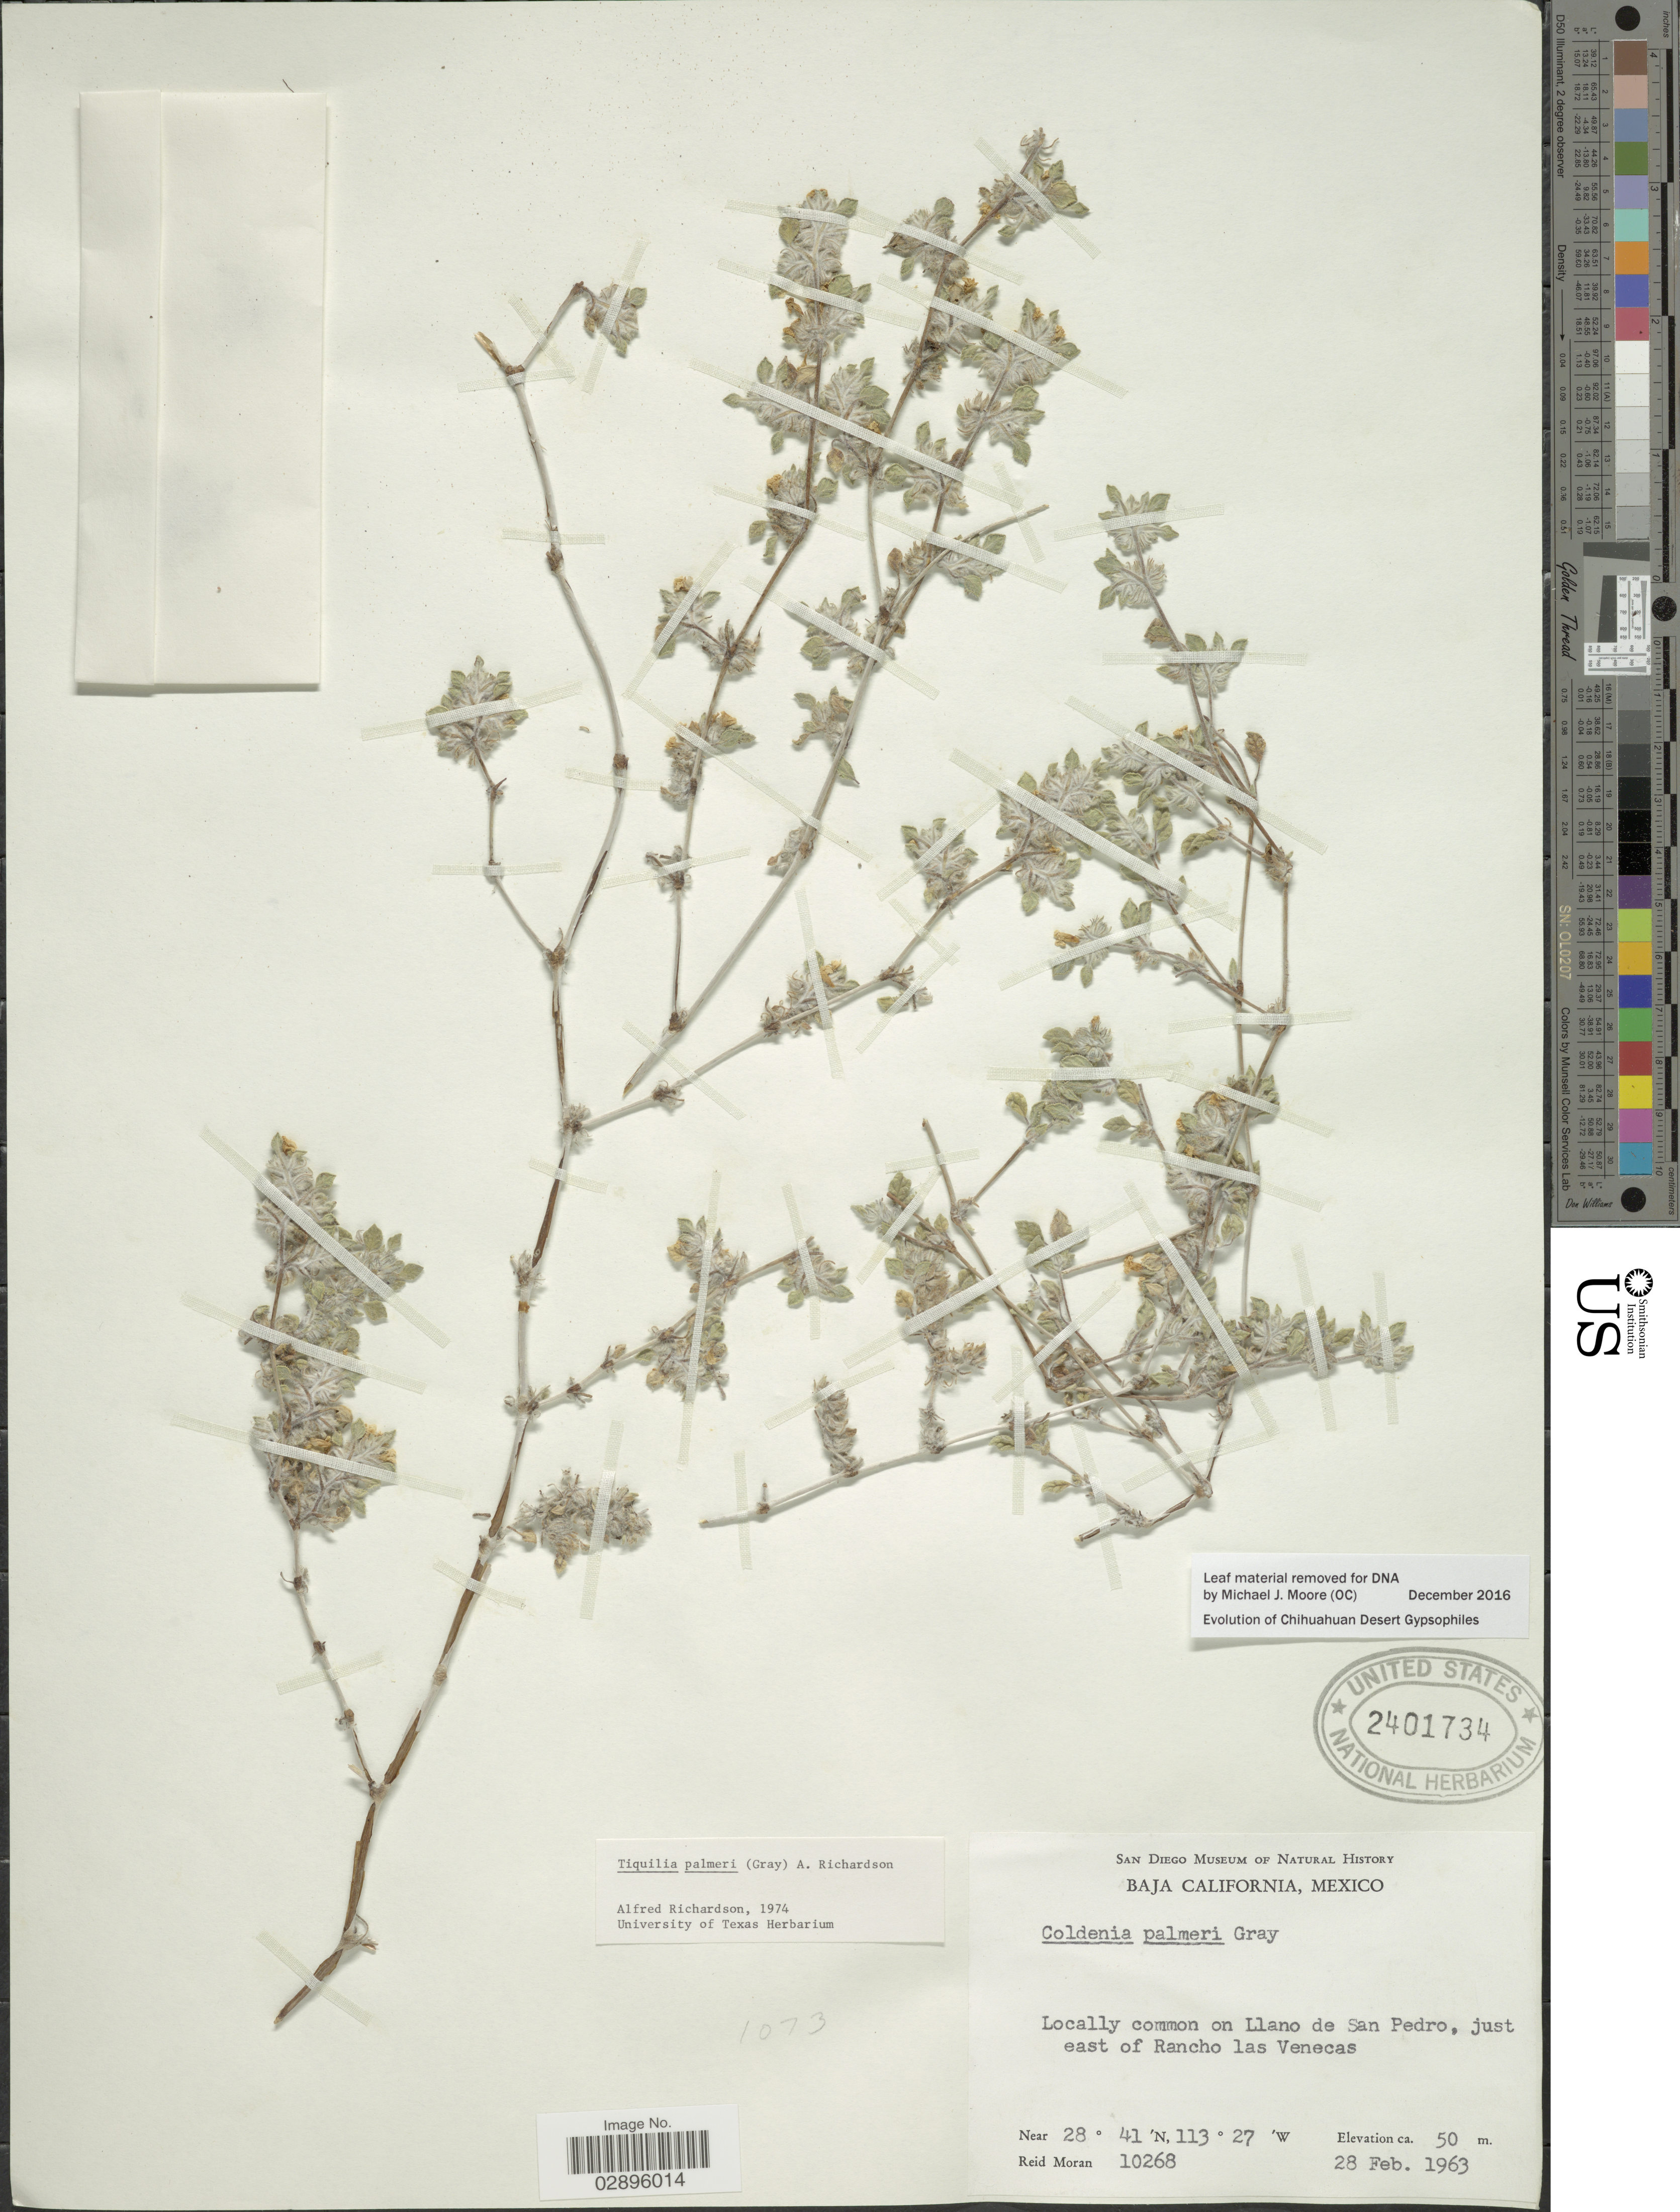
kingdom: Plantae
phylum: Tracheophyta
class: Magnoliopsida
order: Boraginales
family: Ehretiaceae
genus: Tiquilia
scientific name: Tiquilia palmeri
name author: (A. Gray) A.T. Richardson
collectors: R. Moran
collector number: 10268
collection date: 1963-02-28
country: Mexico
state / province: Baja California Sur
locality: Locally common on Llano de San Pedro, just east of Rancho las Venecas.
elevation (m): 50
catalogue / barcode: US 2401734